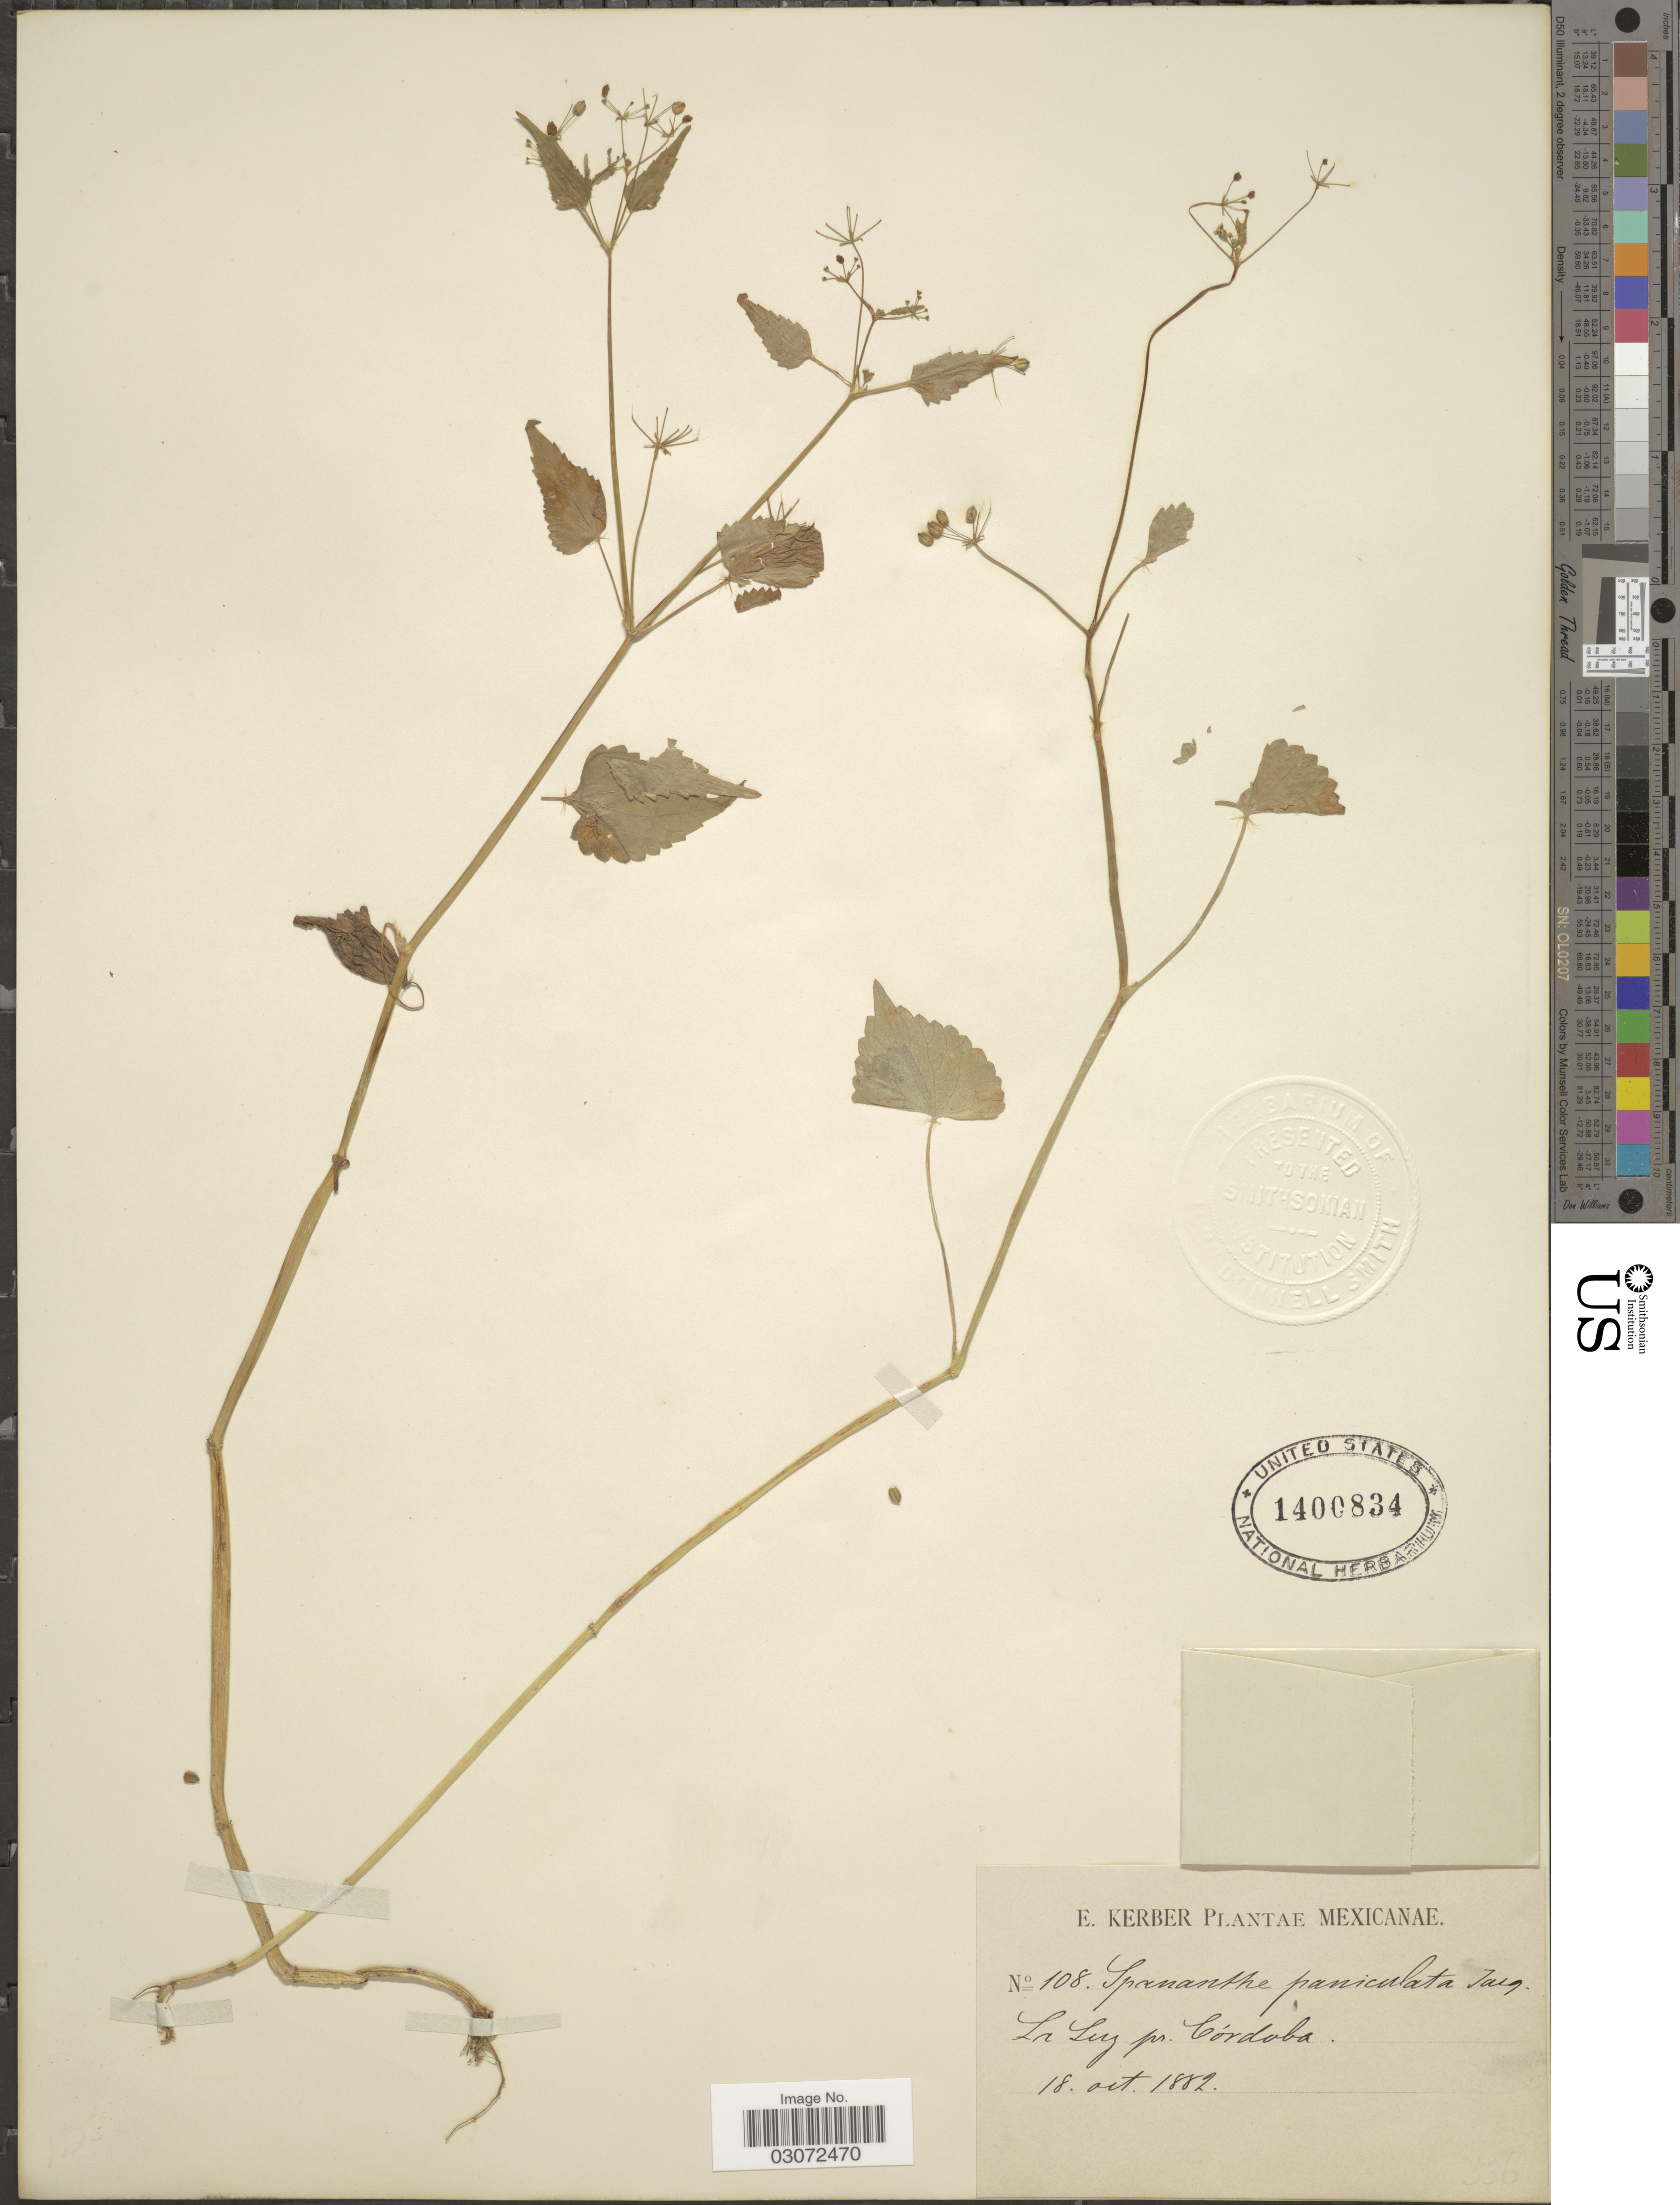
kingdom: Plantae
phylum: Tracheophyta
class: Magnoliopsida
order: Apiales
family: Apiaceae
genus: Spananthe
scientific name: Spananthe paniculata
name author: Jacq.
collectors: E. Kerber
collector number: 108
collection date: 1882-10-18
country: Mexico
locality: Lr Leg pr. Córdoba.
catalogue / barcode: US 1400834